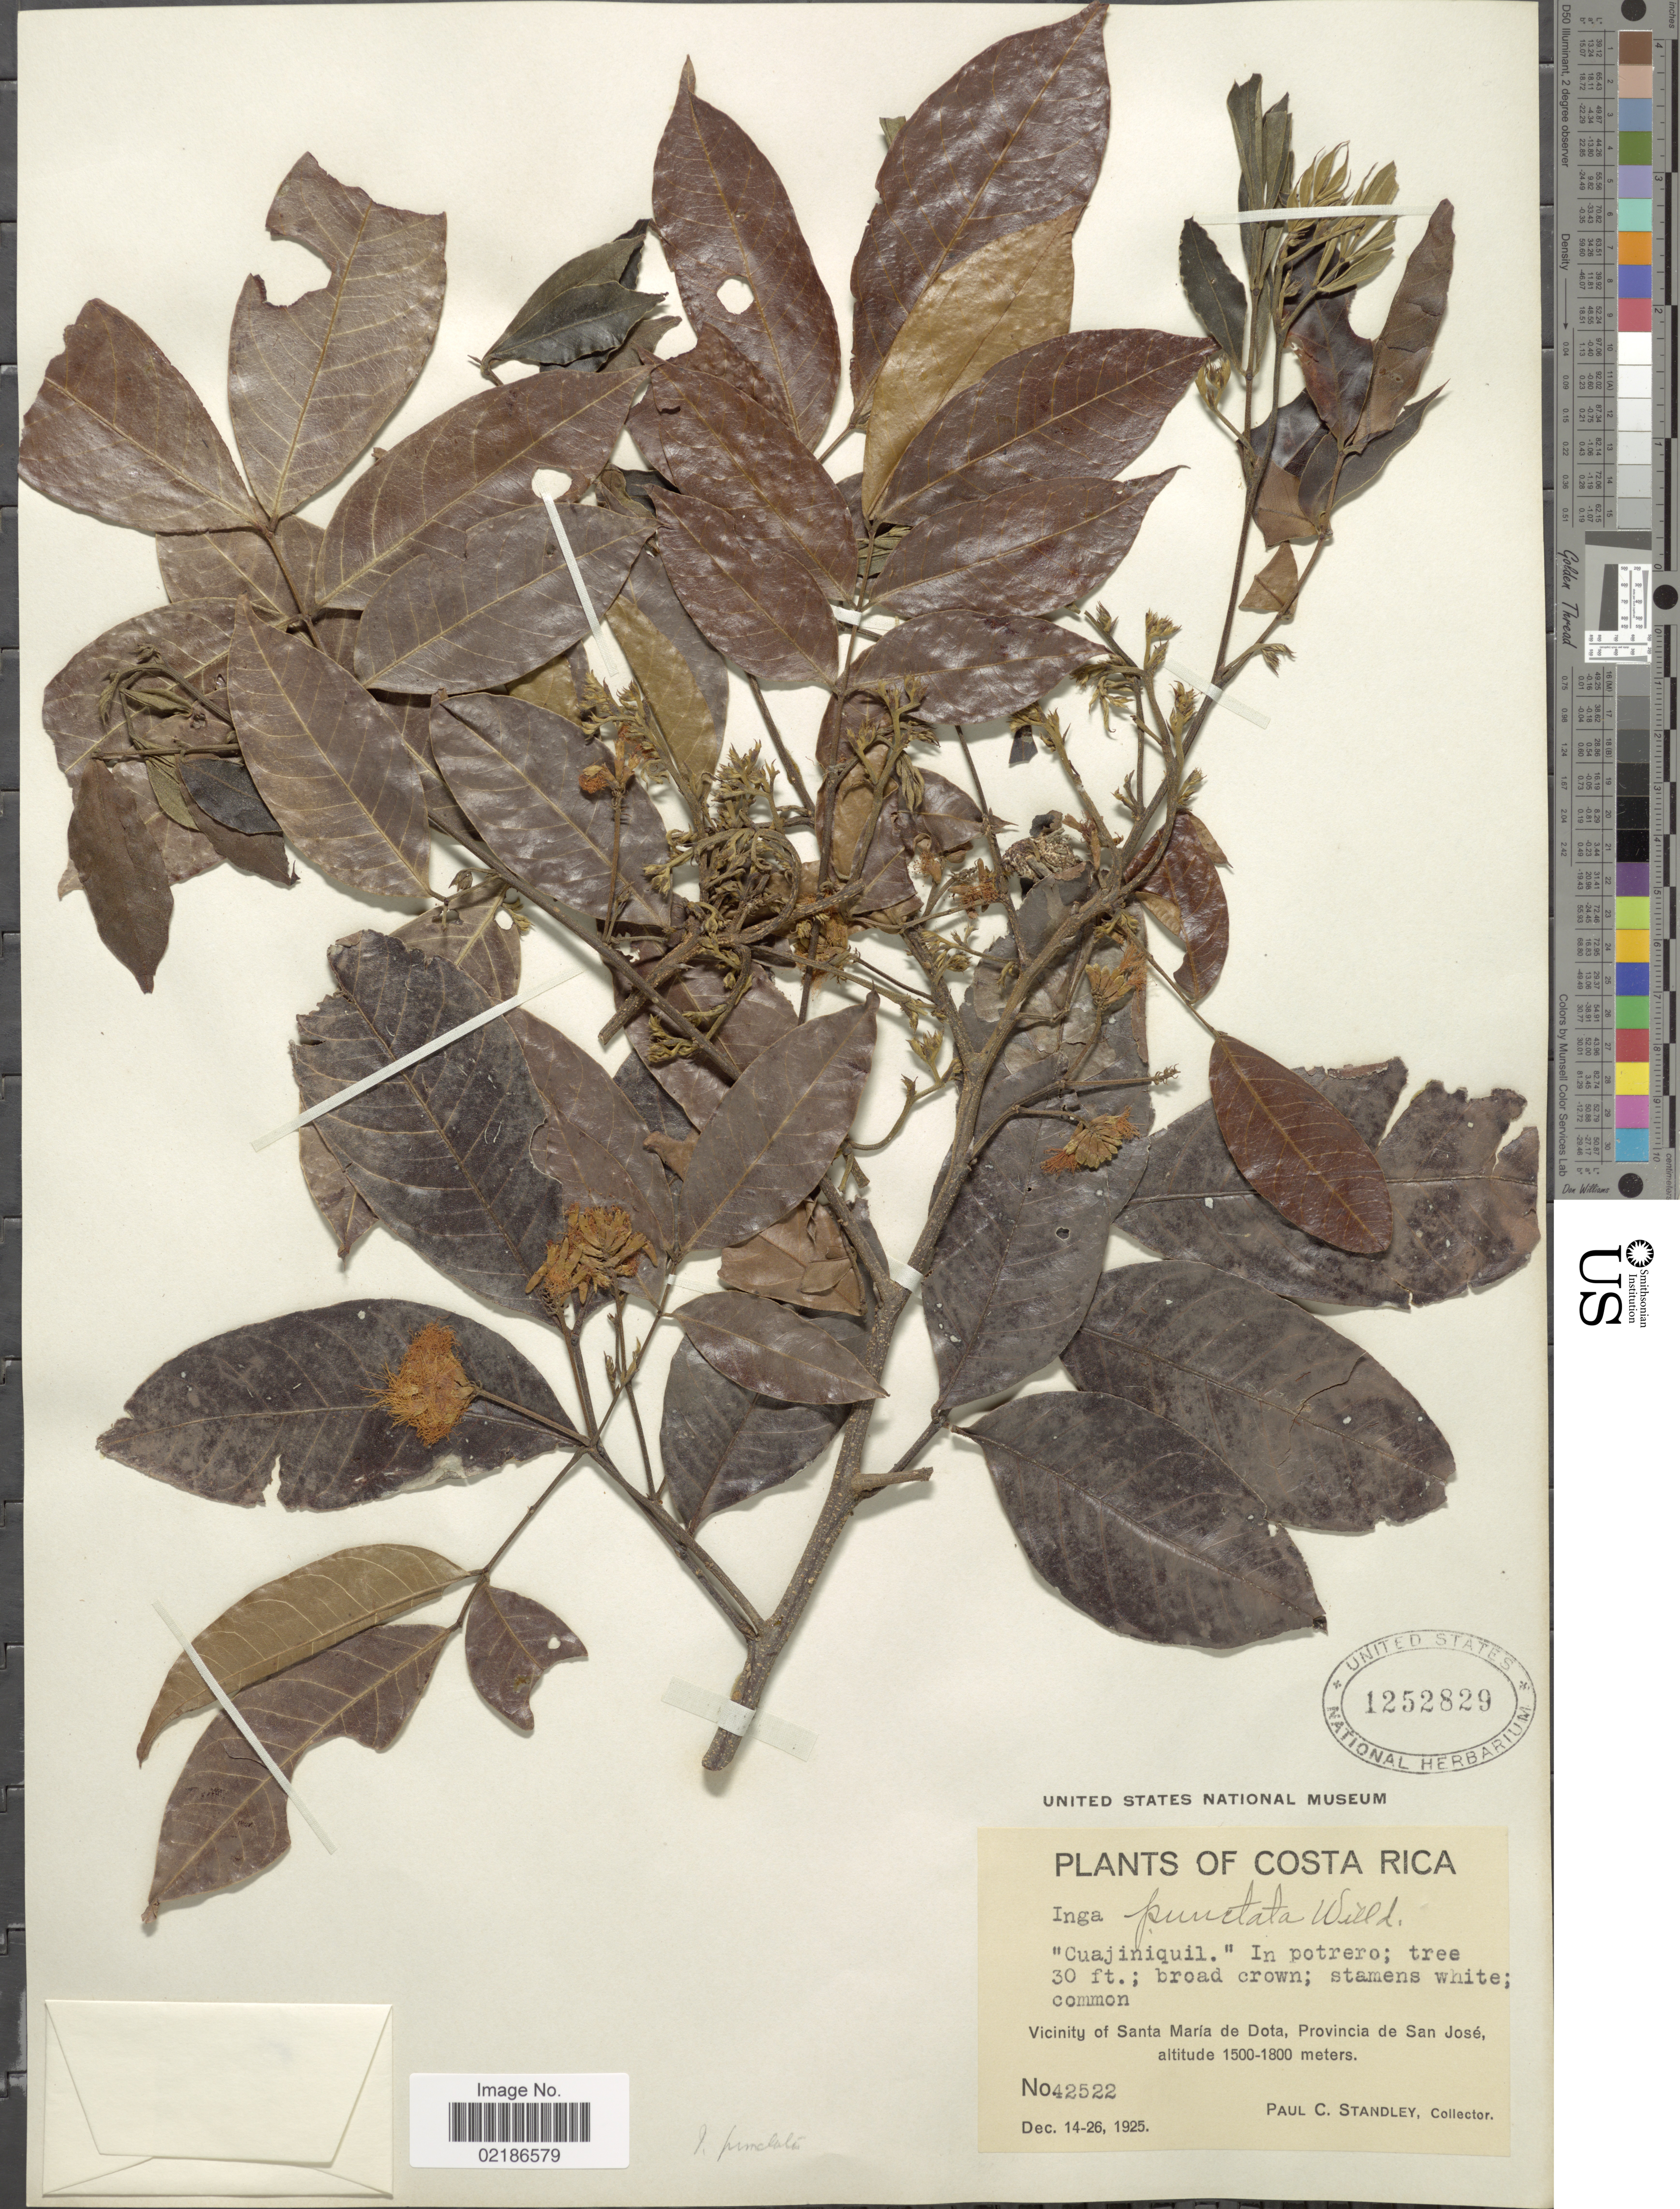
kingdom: Plantae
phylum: Tracheophyta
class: Magnoliopsida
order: Fabales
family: Fabaceae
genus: Inga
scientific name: Inga punctata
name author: Willd.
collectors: P. C. Standley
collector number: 42522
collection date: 1925-12-14/1925-12-26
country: Costa Rica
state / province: San José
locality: Vicinity of Santa Maria de Dota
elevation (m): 1500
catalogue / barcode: US 1252829